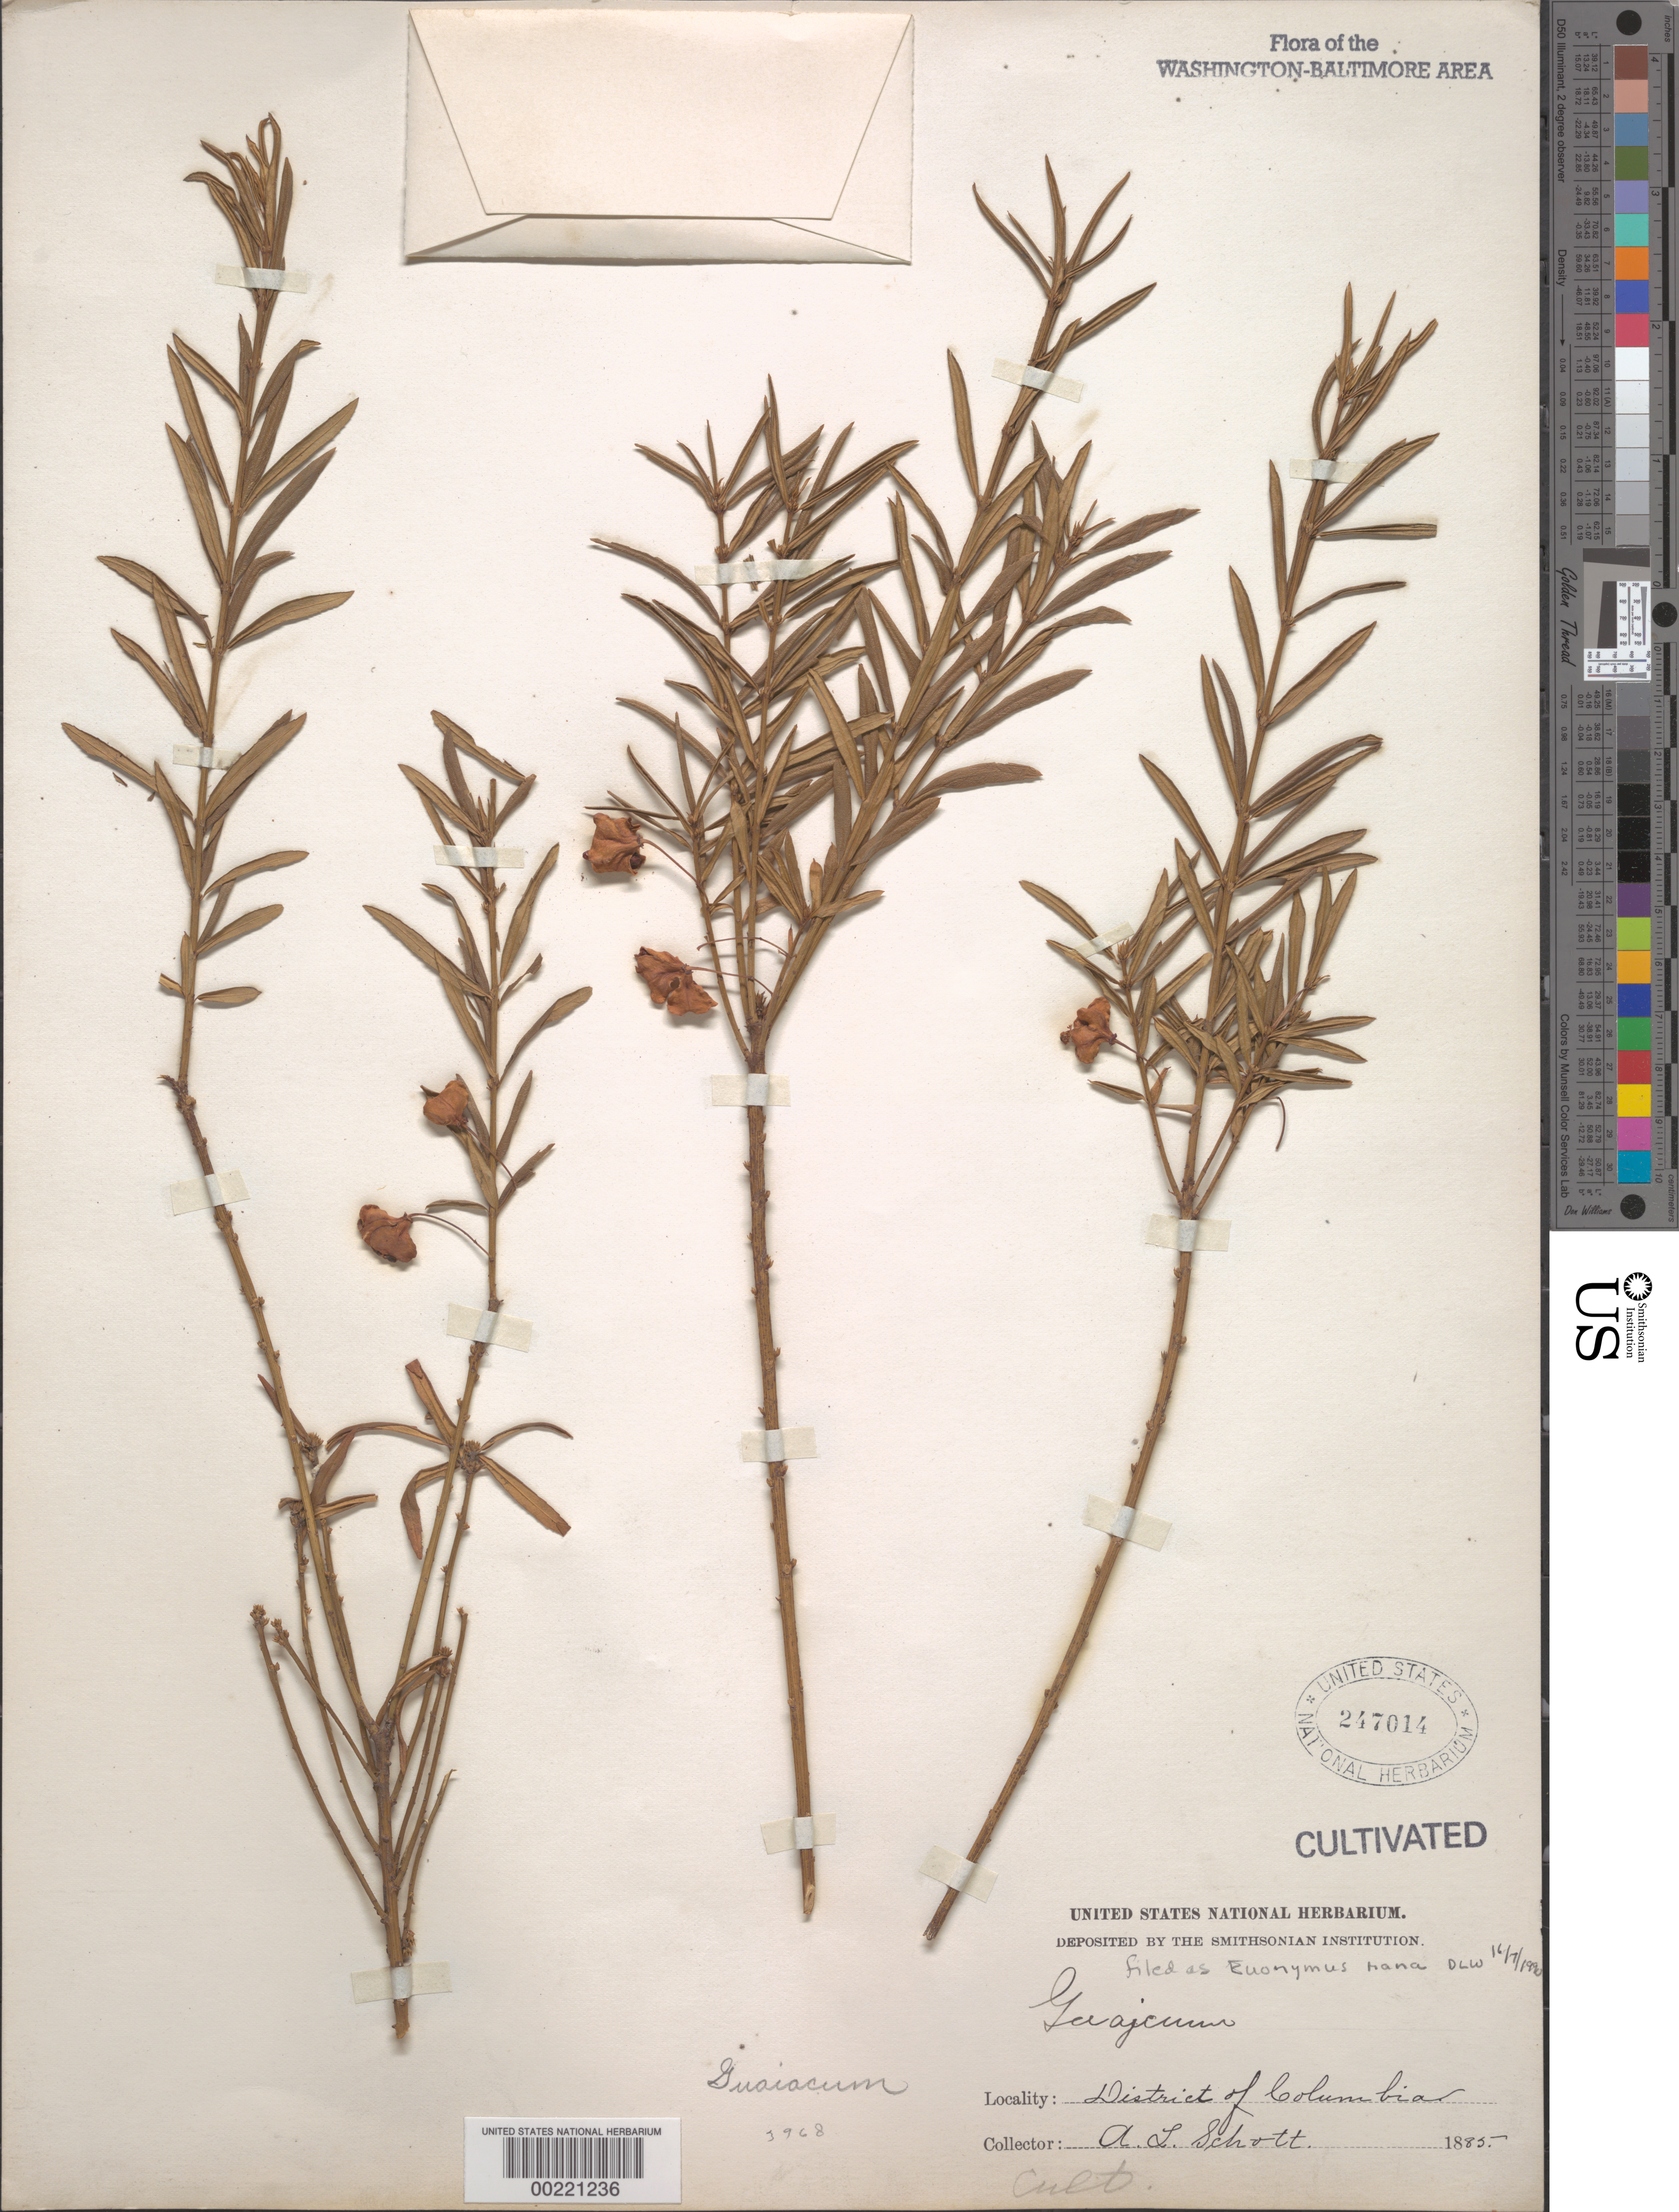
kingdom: Plantae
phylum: Tracheophyta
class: Magnoliopsida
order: Celastrales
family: Celastraceae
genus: Euonymus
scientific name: Euonymus nanus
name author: M. Bieb.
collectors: A. L. Schott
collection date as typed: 1885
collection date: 1885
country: United States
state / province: District of Columbia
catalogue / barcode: US 247014